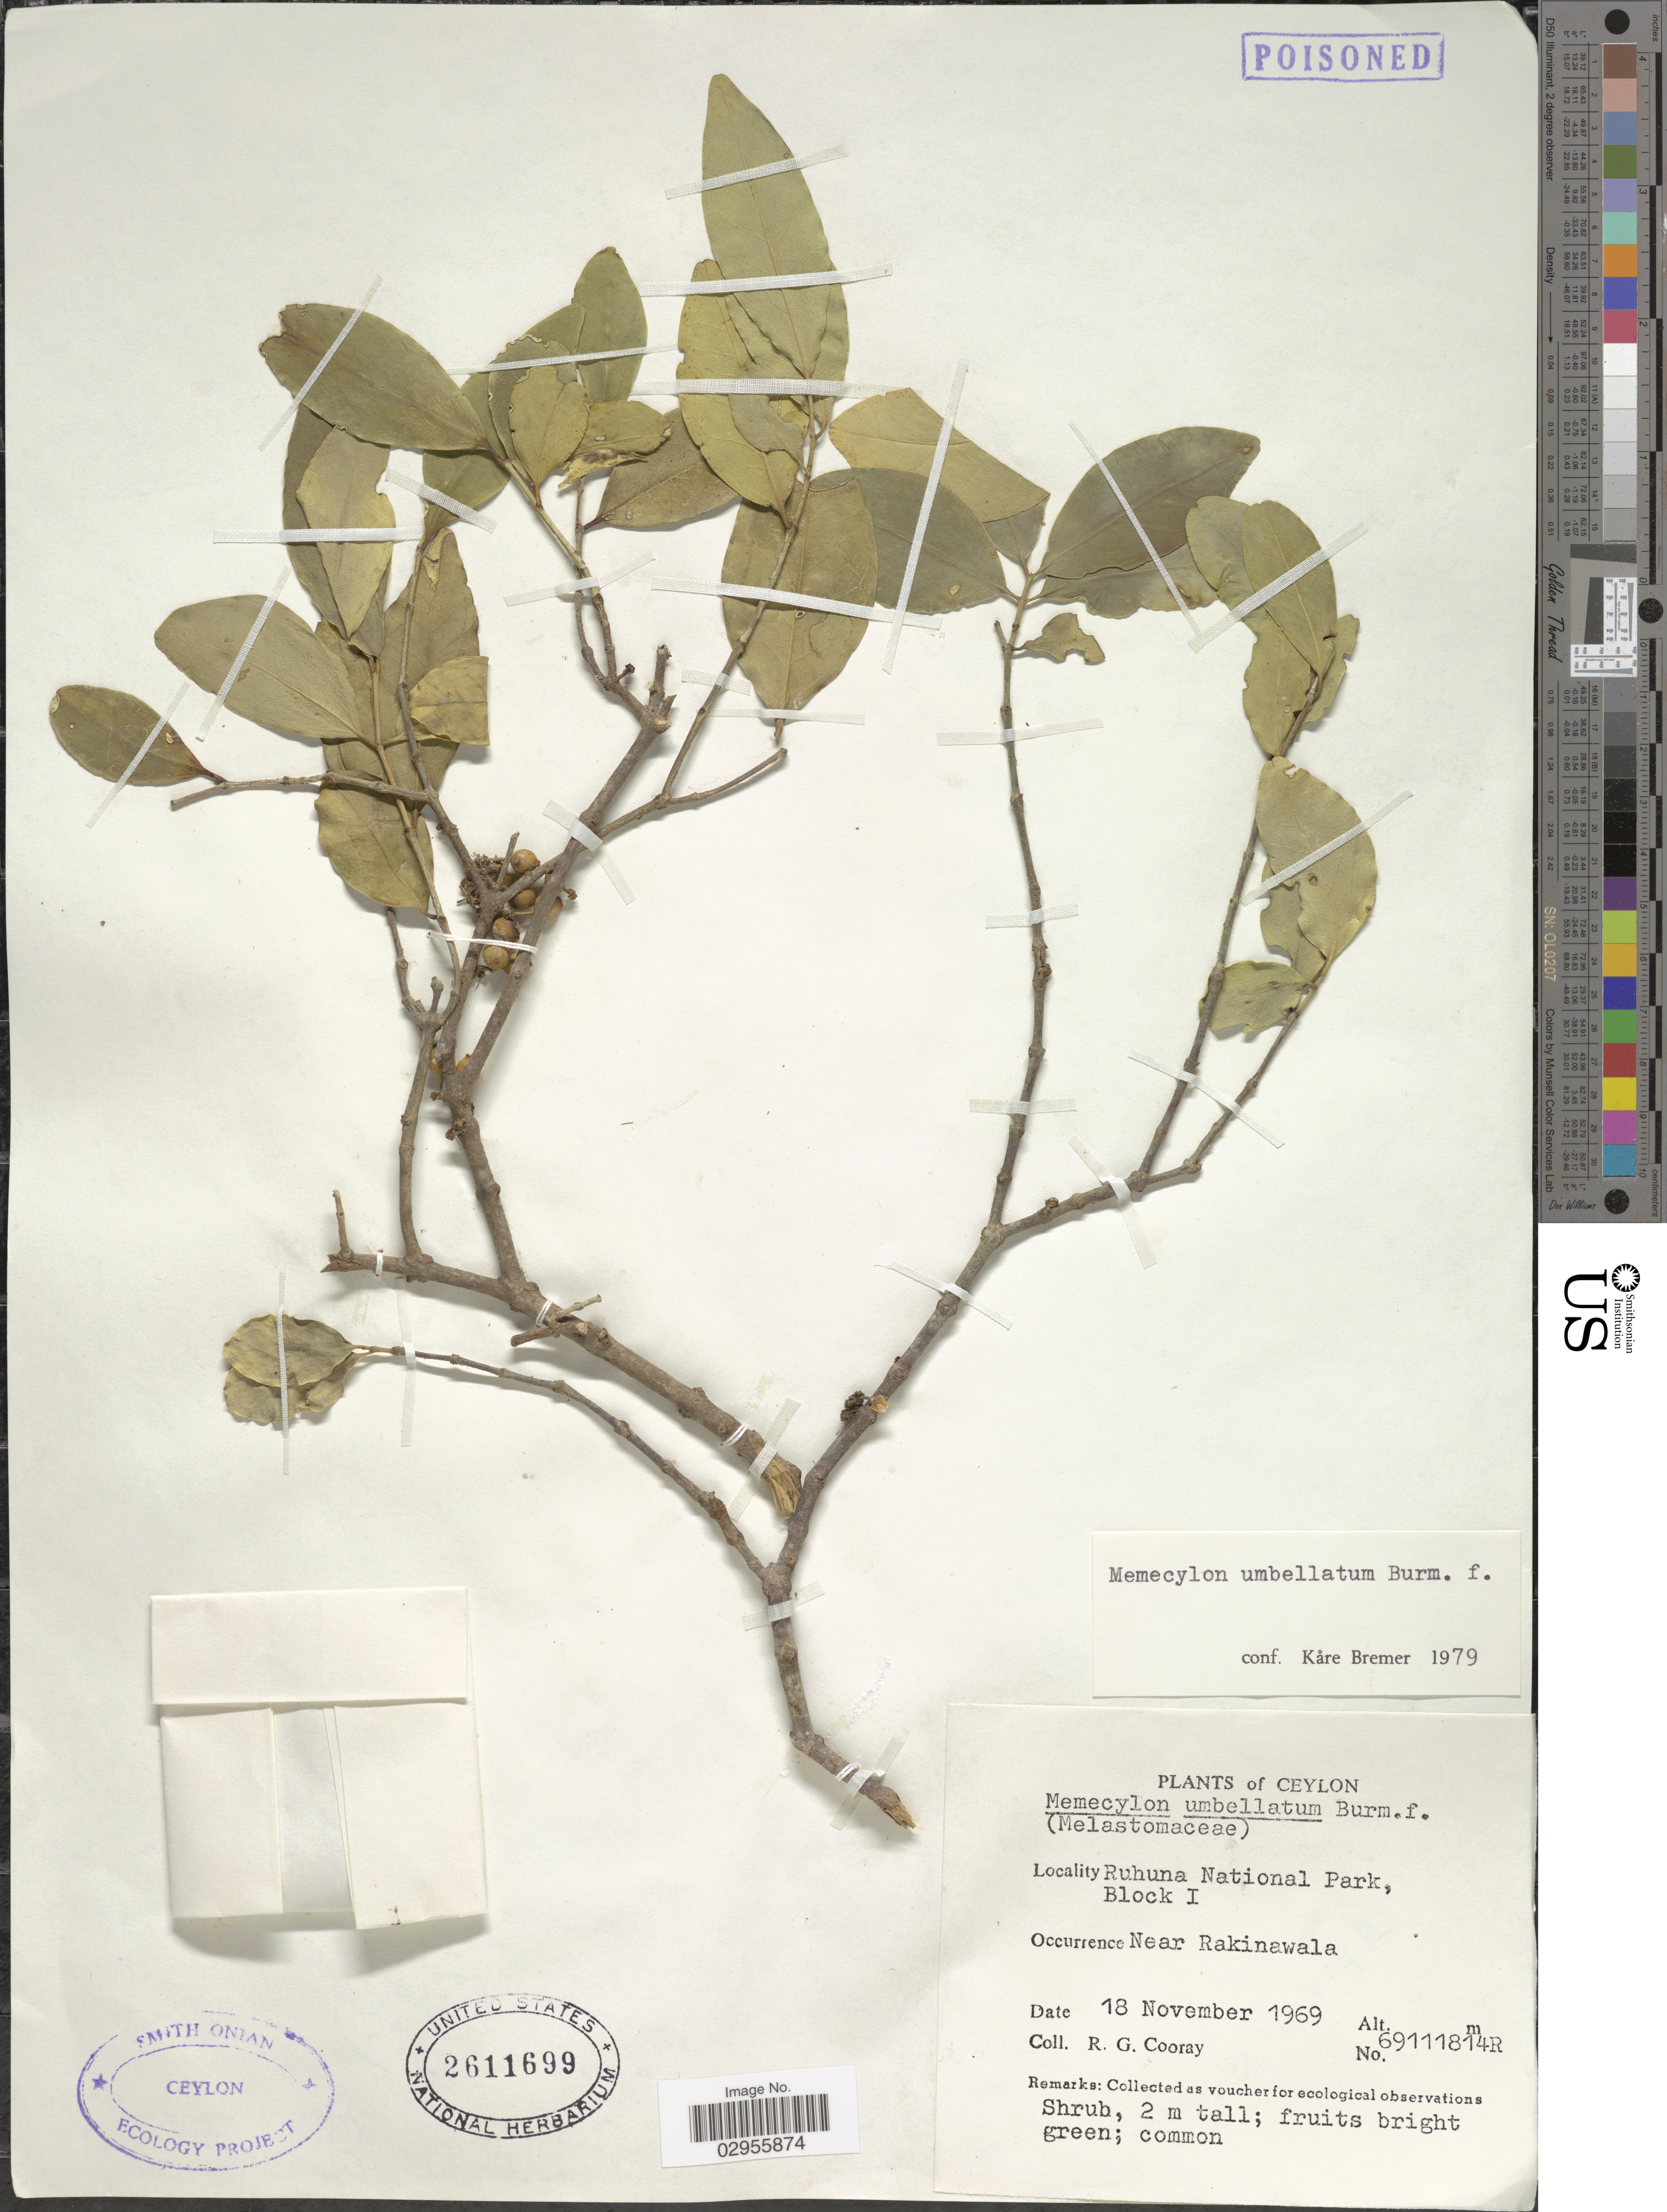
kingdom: Plantae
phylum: Tracheophyta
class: Magnoliopsida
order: Myrtales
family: Melastomataceae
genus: Memecylon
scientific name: Memecylon umbellatum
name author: Burm. f.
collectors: R. Cooray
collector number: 69111814R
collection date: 1969-11-18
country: Sri Lanka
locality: Ceylon. Ruhuna National Park, Block I. Near Rakinawala.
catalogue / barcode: US 2611699